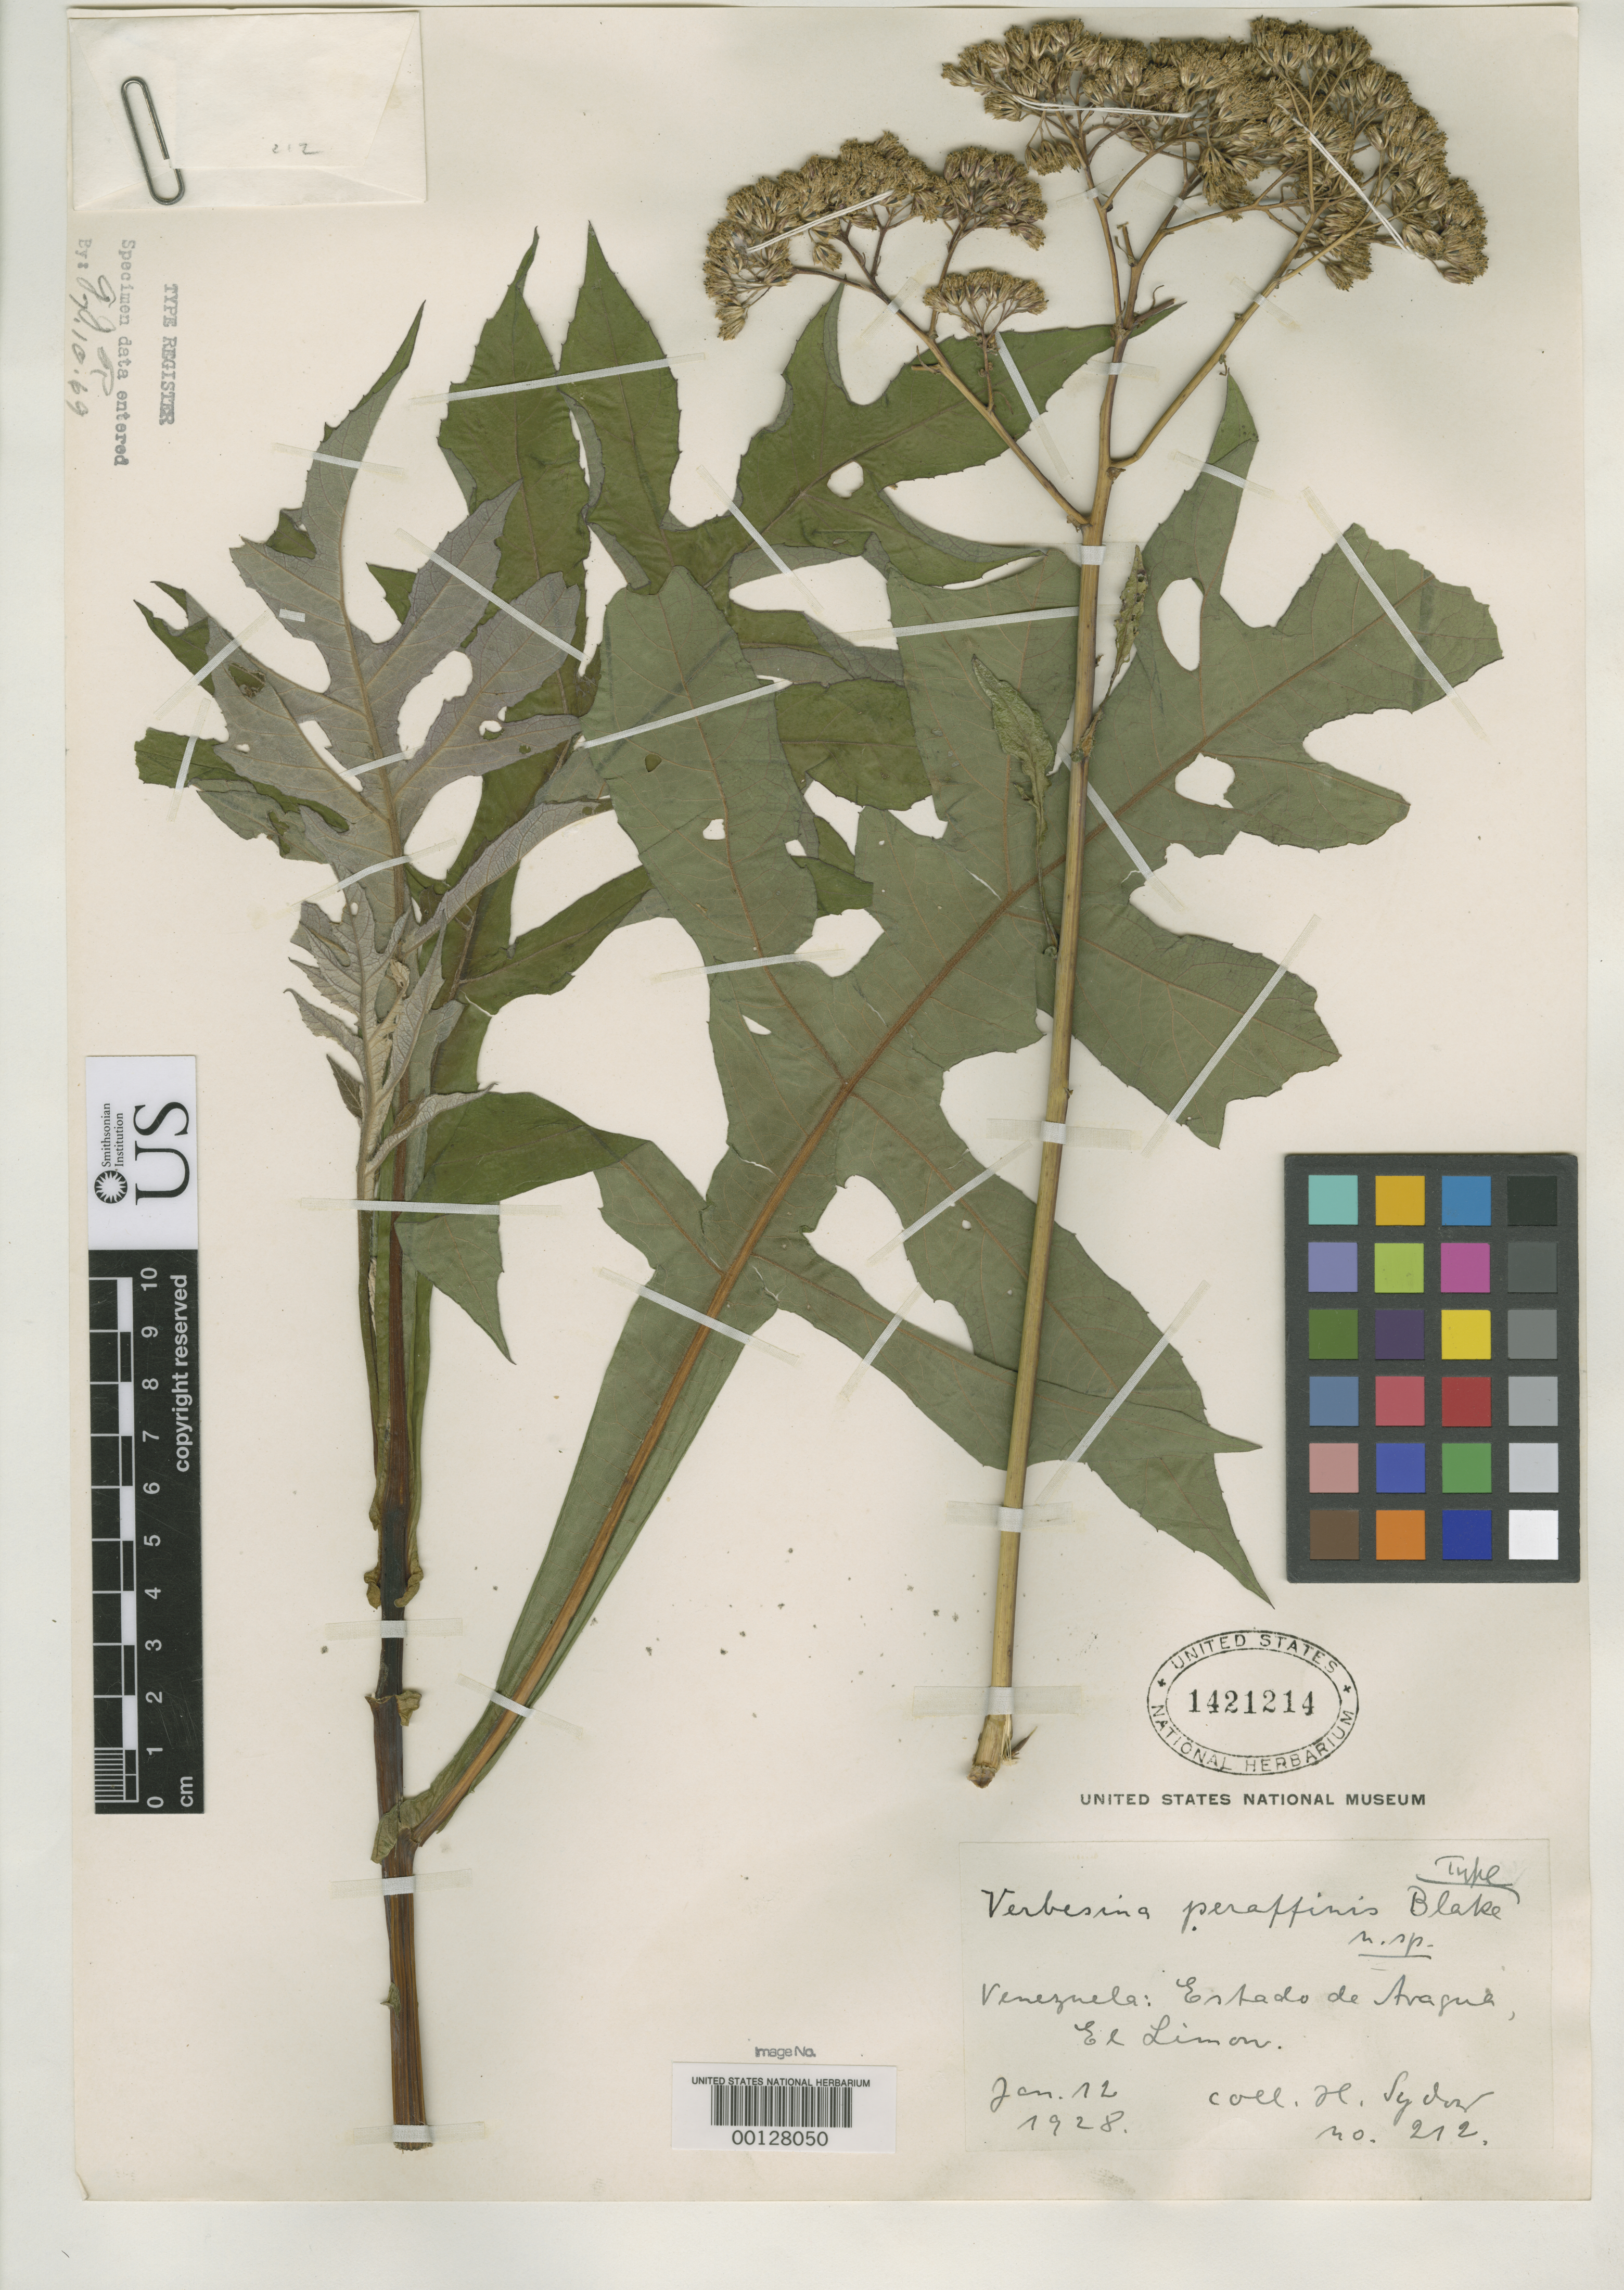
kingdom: Plantae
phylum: Tracheophyta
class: Magnoliopsida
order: Asterales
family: Asteraceae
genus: Verbesina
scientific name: Verbesina peraffinis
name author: S.F. Blake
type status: Holotype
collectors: H. Sydow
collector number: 212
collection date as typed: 12 Jan 1928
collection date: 1928-01-12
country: Venezuela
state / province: Aragua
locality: El Limon.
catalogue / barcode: US 1421214